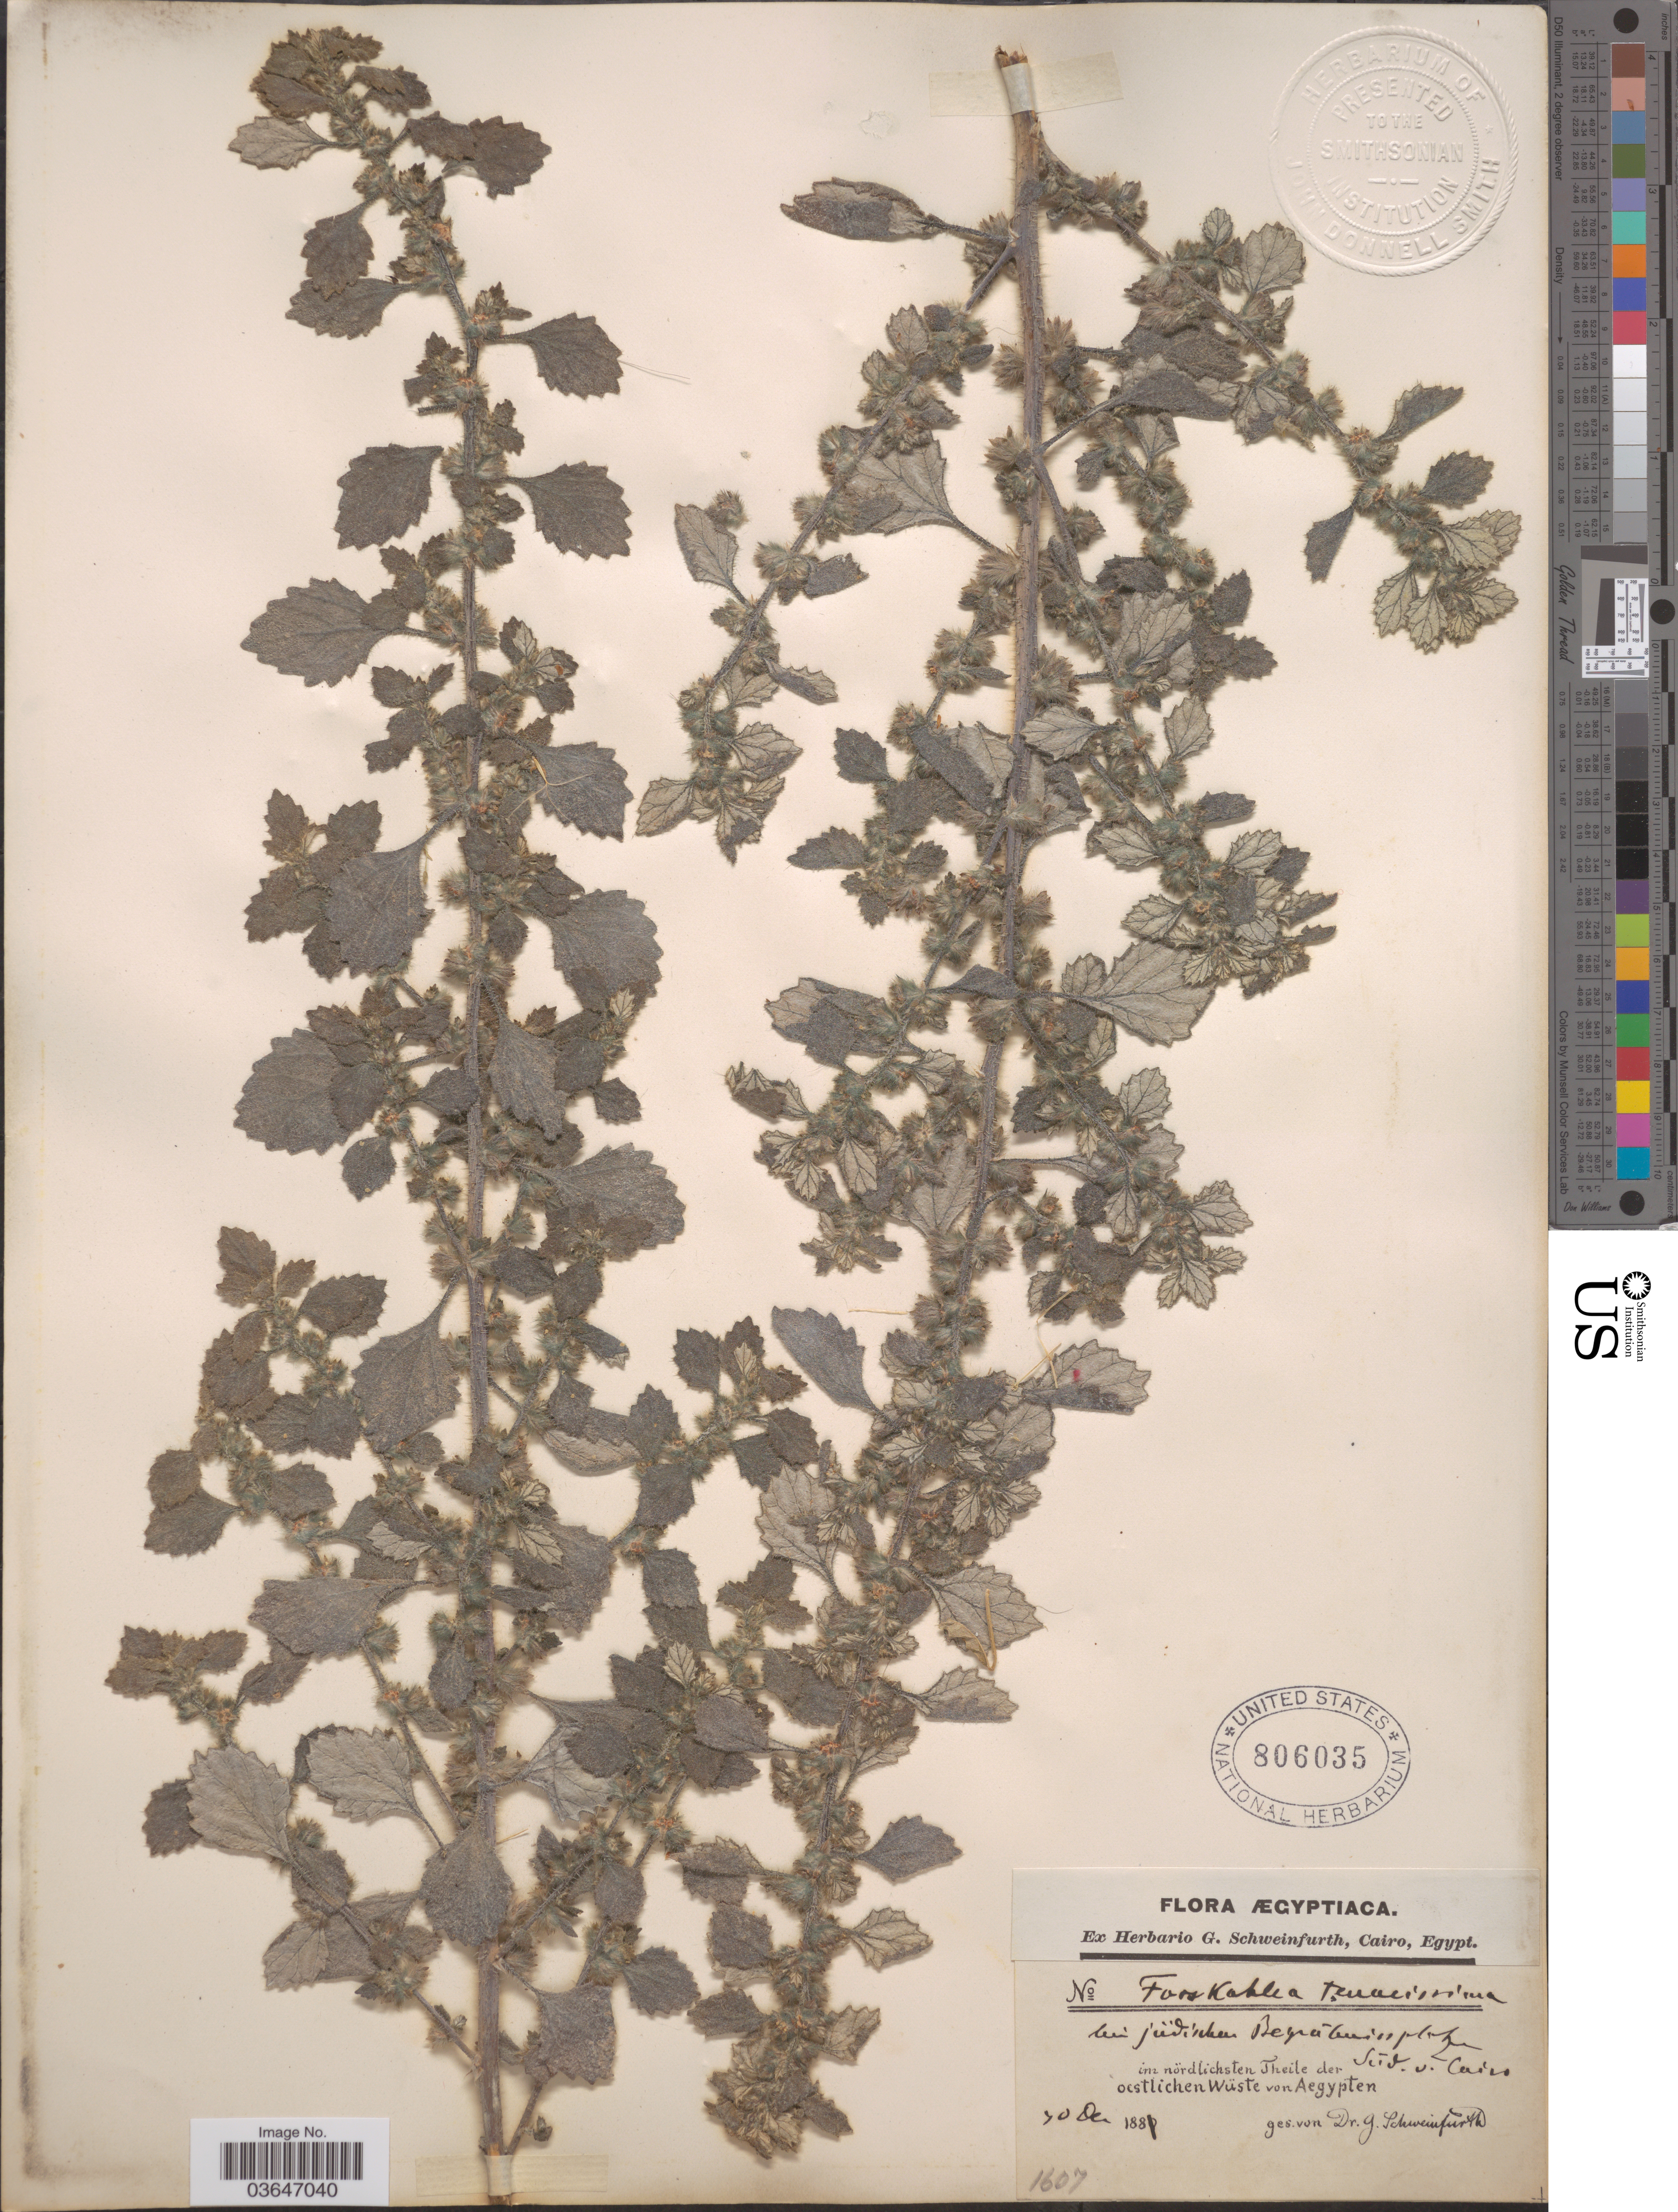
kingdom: Plantae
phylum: Tracheophyta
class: Magnoliopsida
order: Rosales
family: Urticaceae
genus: Forsskaolea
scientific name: Forsskaolea griersonii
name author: A.G. Mill. & J.A. Nyberg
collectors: G. A. Schweinfurth (herbarium)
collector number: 1607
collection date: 1881-12-10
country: Egypt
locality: Bei jüdiechen [interpreted] Begrá [illegible text] plage Süd. v. Cairo. Im nördlichsten Theile der oestlichen Wüste von Aegypten.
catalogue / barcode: US 806035